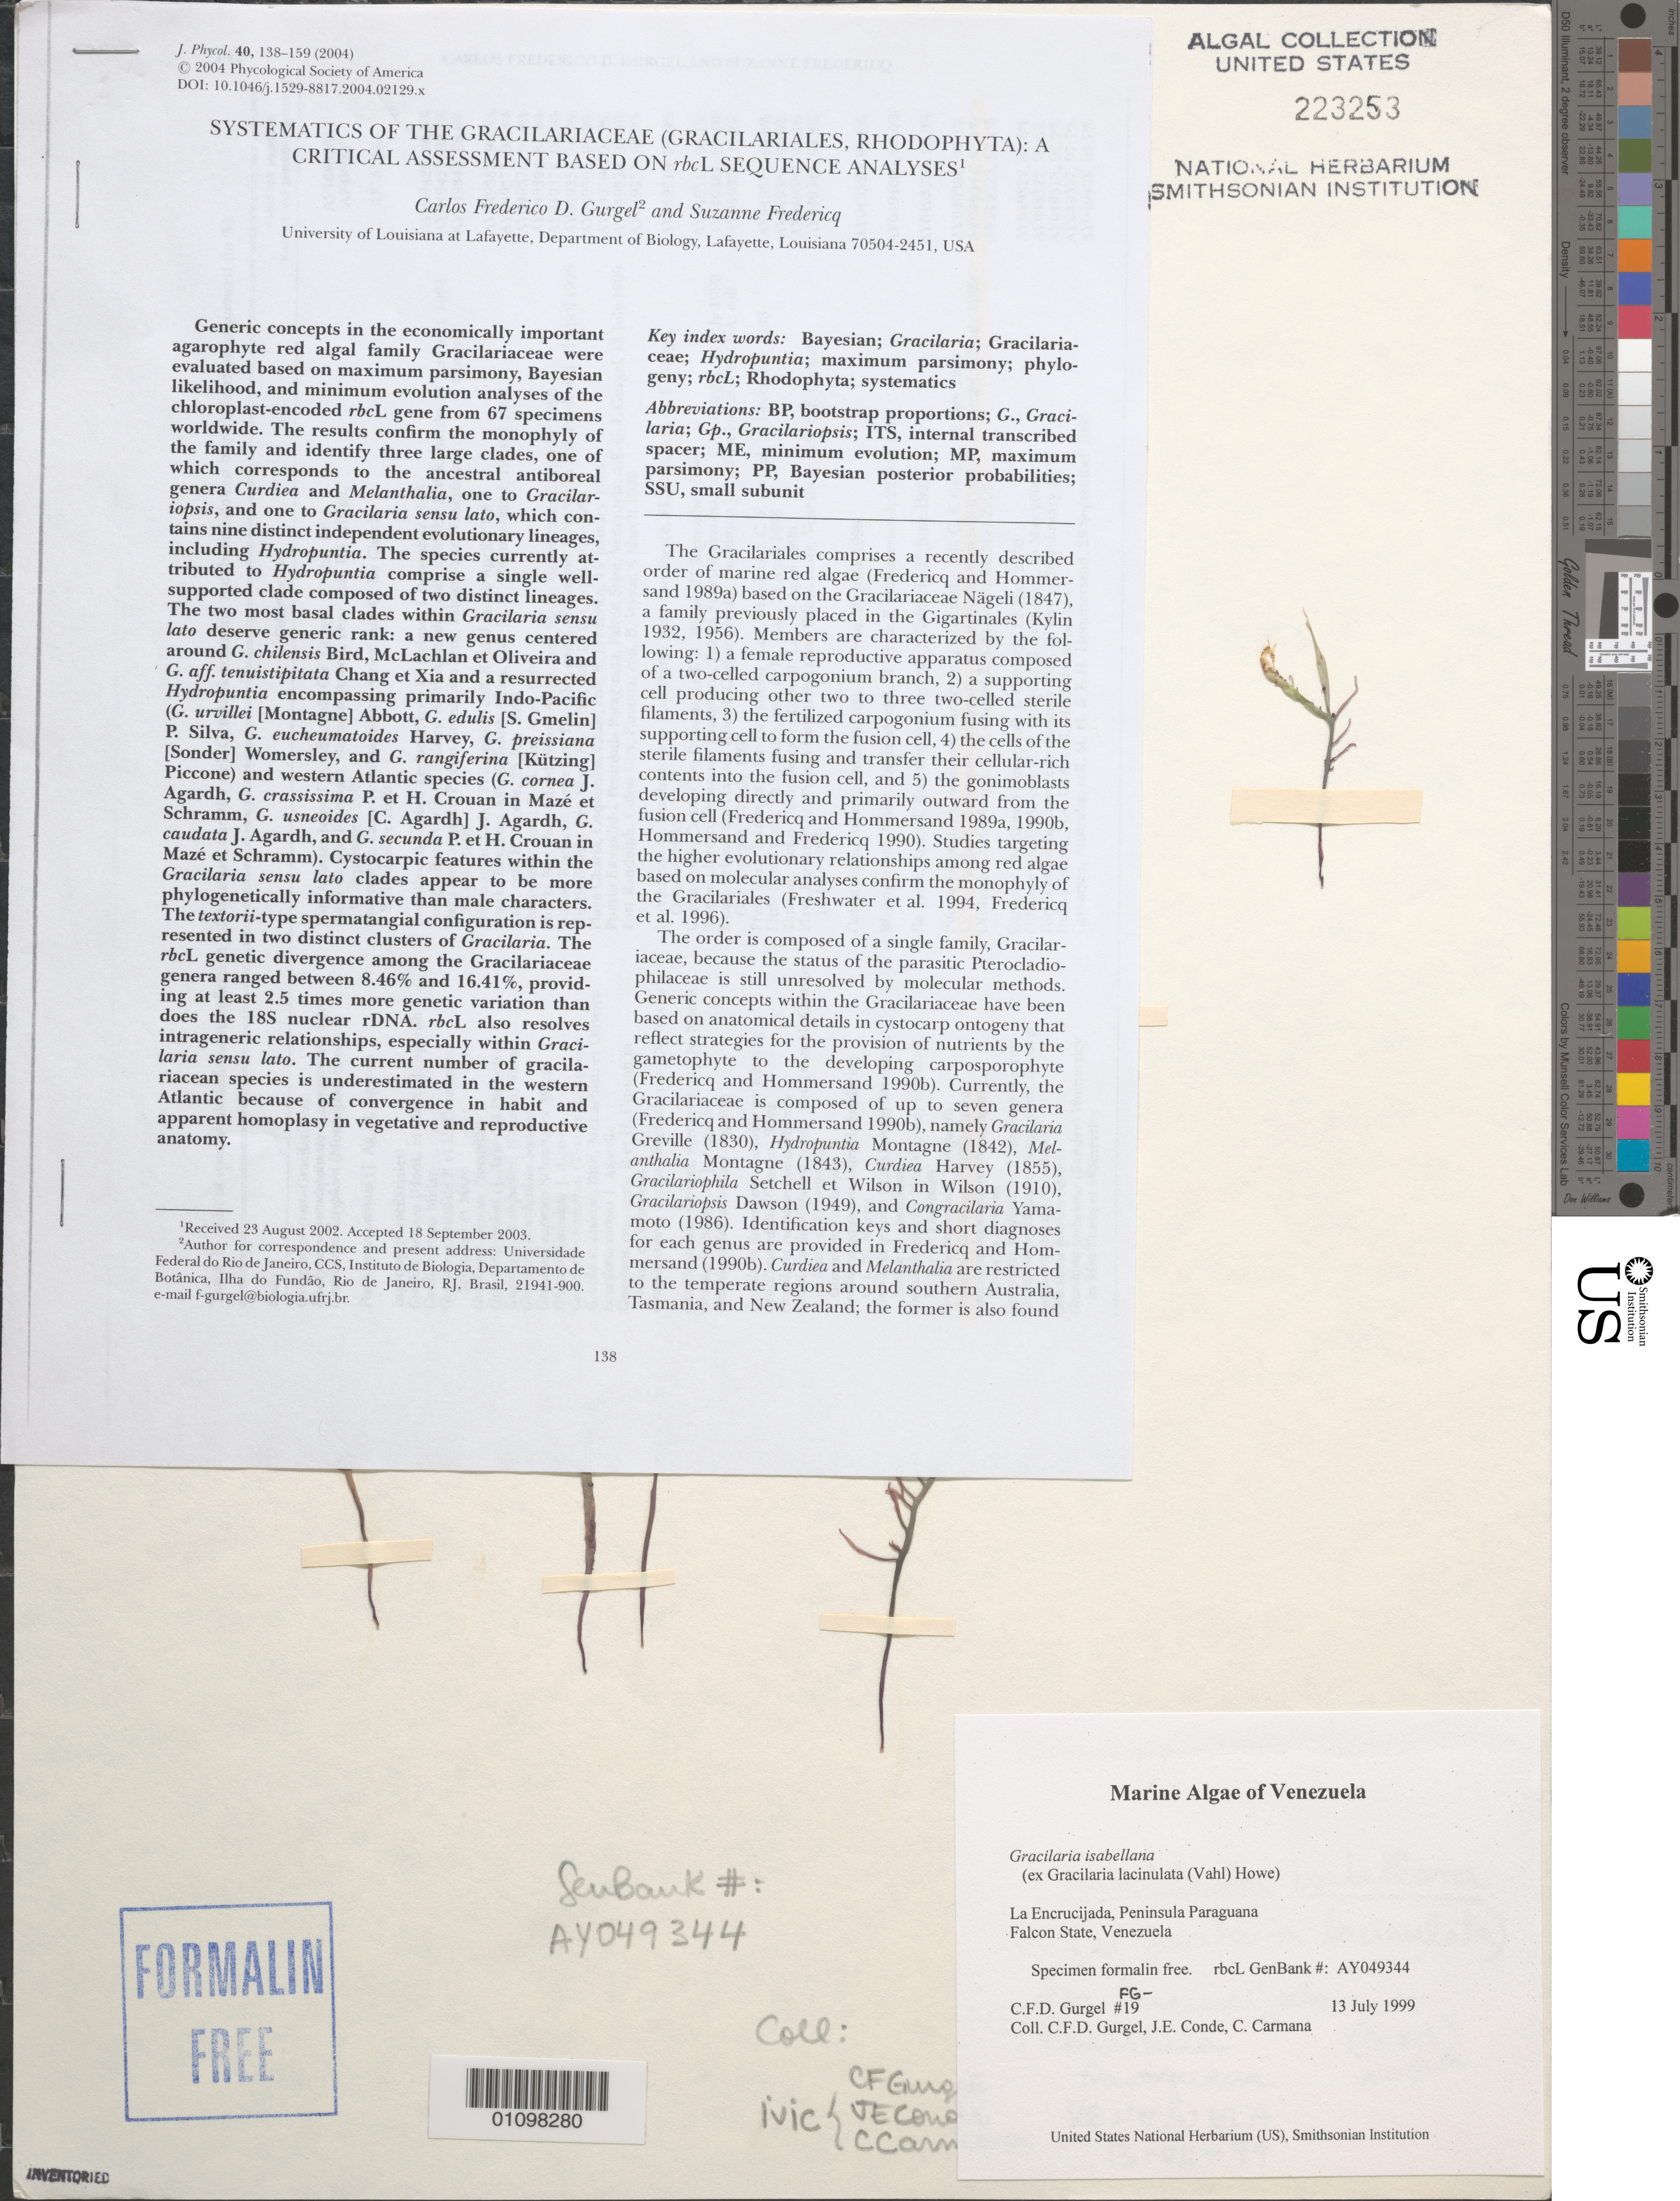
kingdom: Plantae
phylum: Rhodophyta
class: Florideophyceae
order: Gracilariales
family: Gracilariaceae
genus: Gracilaria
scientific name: Gracilaria isabellana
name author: Gurgel et al. in I.A. Abbott & McDermid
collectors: C. Gurgel, J. Conde & C. Carmona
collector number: FG-19 & rbcL GenBank AY049344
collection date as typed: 13 Jul 1999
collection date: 1999-07-13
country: Venezuela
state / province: Falcón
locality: La Encrucijada, Peninsula Paraguana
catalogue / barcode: US 223253